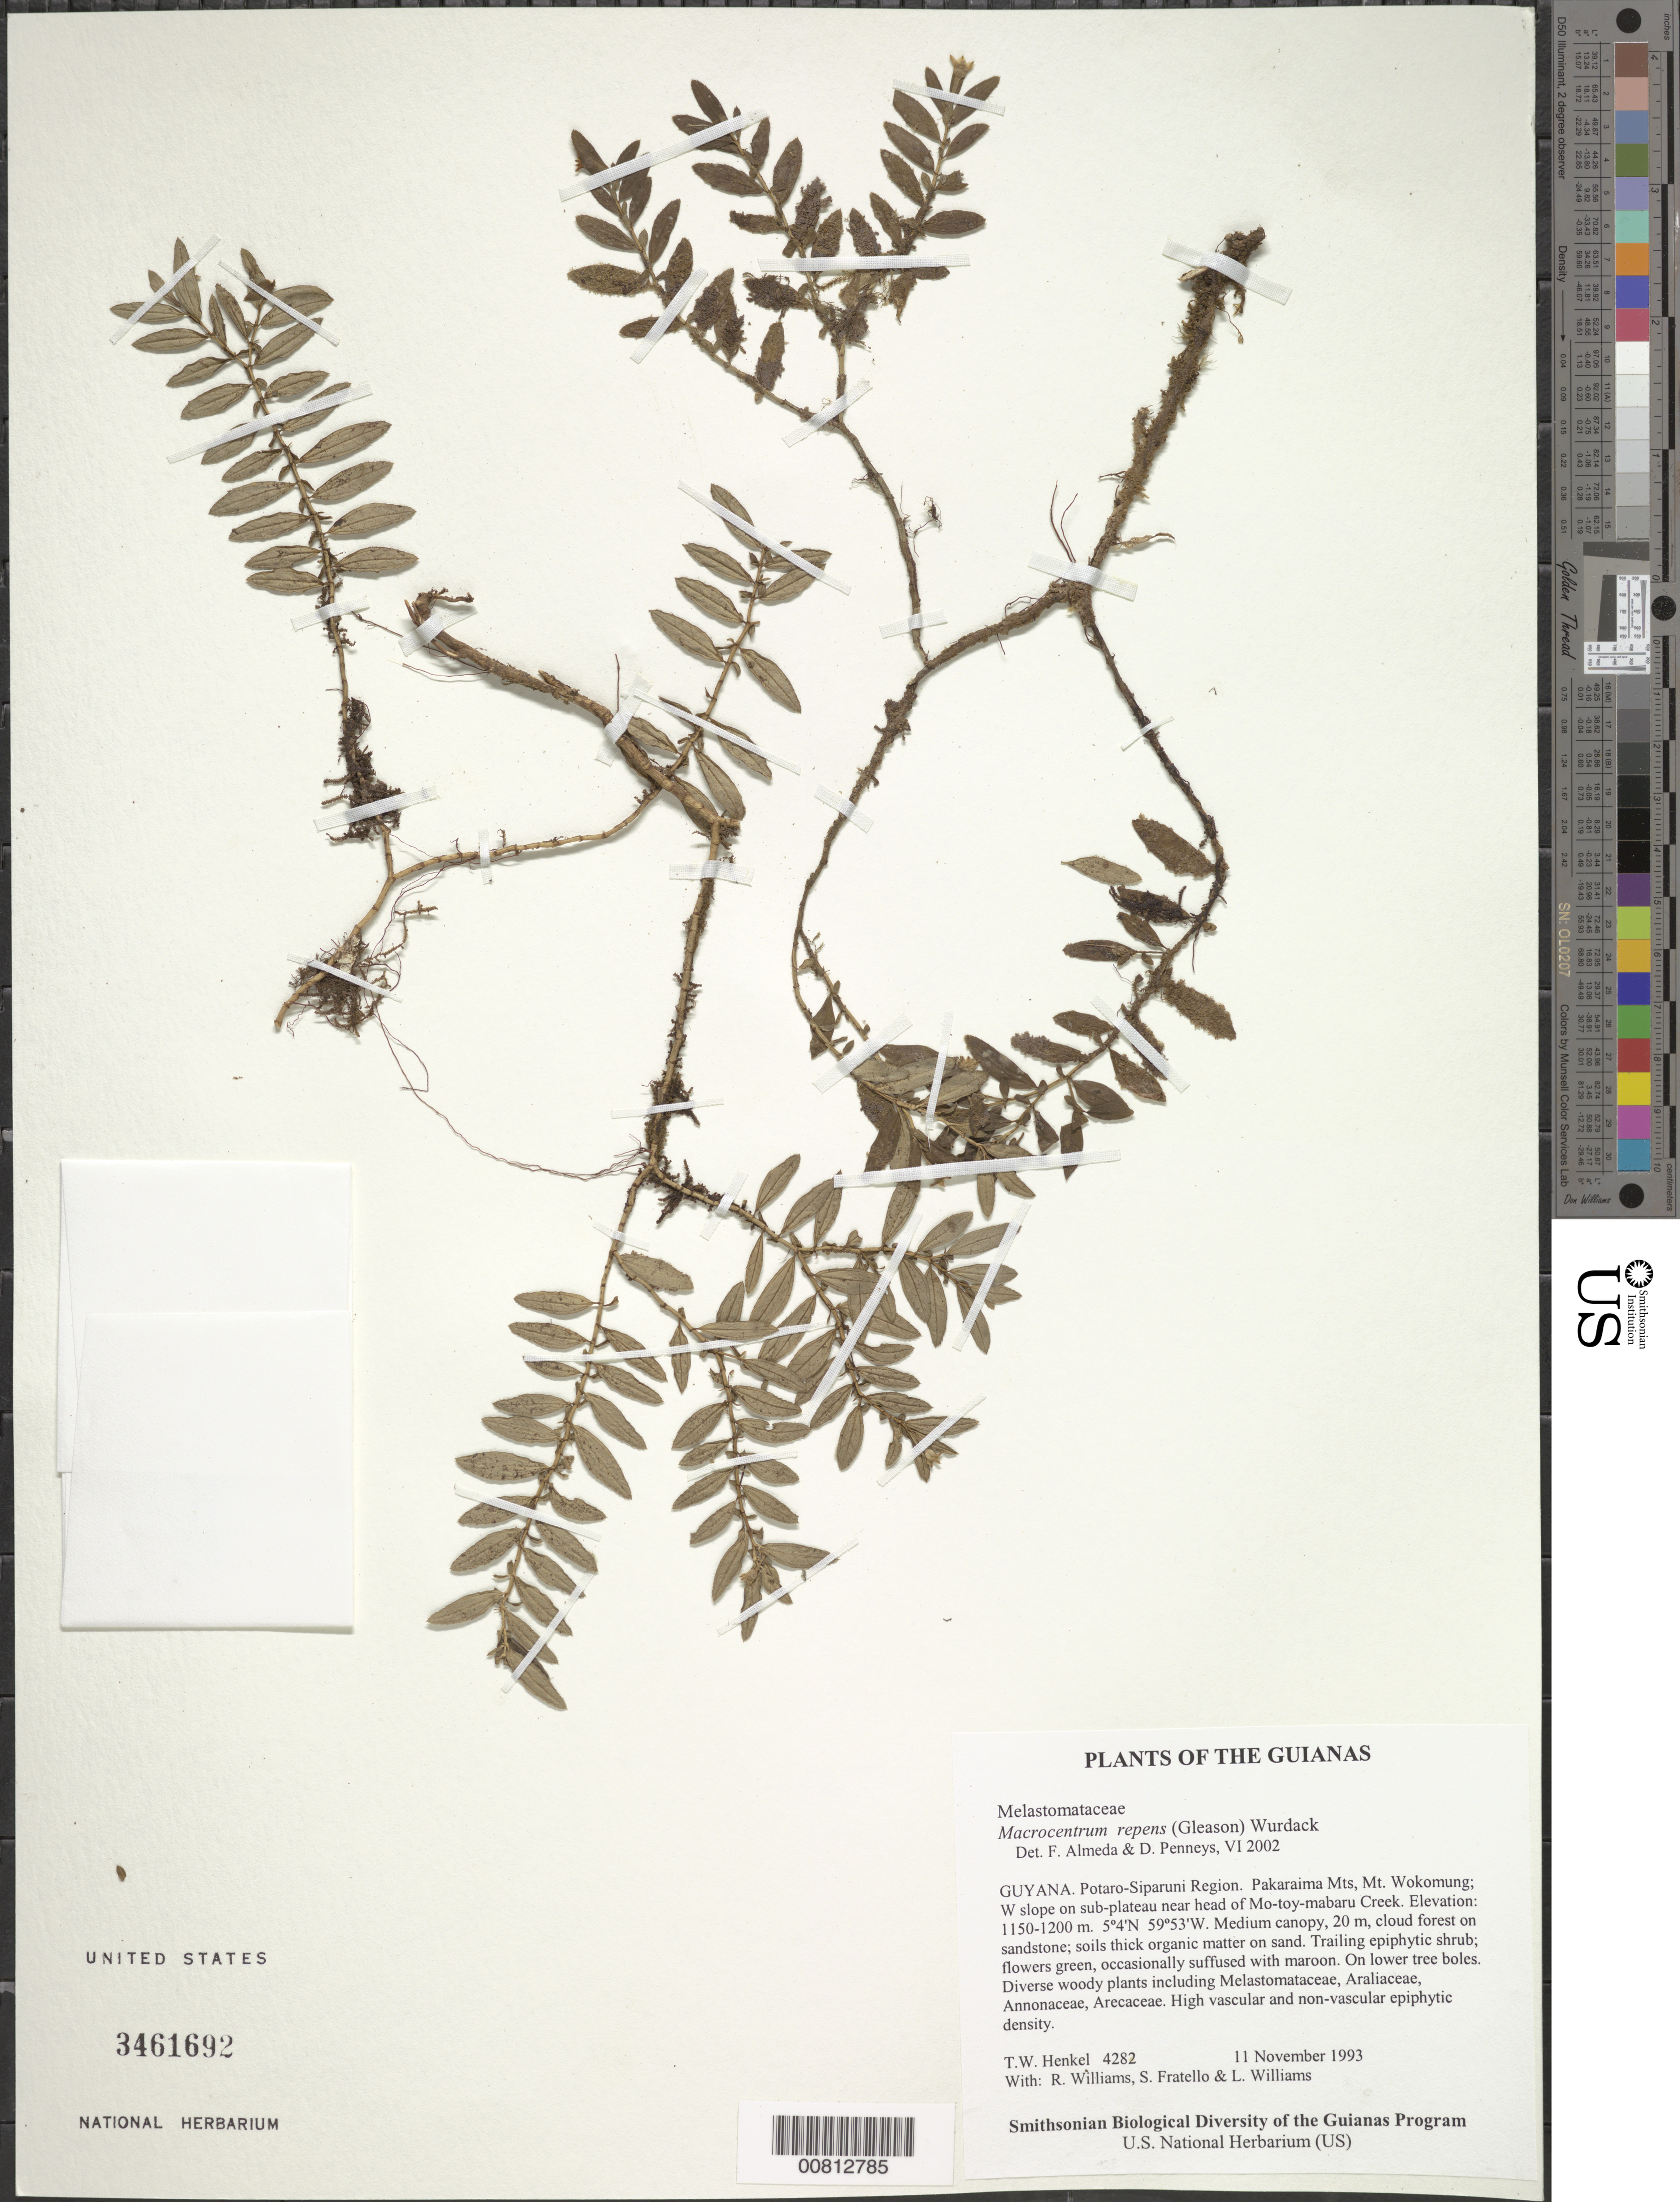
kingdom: Plantae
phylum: Tracheophyta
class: Magnoliopsida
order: Myrtales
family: Melastomataceae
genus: Macrocentrum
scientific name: Macrocentrum repens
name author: (Gleason) Wurdack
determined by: Almeda, F.; Penneys, D. S.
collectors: T. Henkel, R. Williams, S. Fratello & L. Williams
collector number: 4282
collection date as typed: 11 November 1993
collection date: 1993-11-11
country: Guyana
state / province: Potaro-Siparuni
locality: Pakaraima Mts, Mt. Wokomung; W slope on sub-plateau near head of Mo-toy-mabaru Creek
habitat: Medium canopy, 20 m, cloud forest on sandstone; soils thick organic matter on sand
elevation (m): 1150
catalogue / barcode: US 3461692